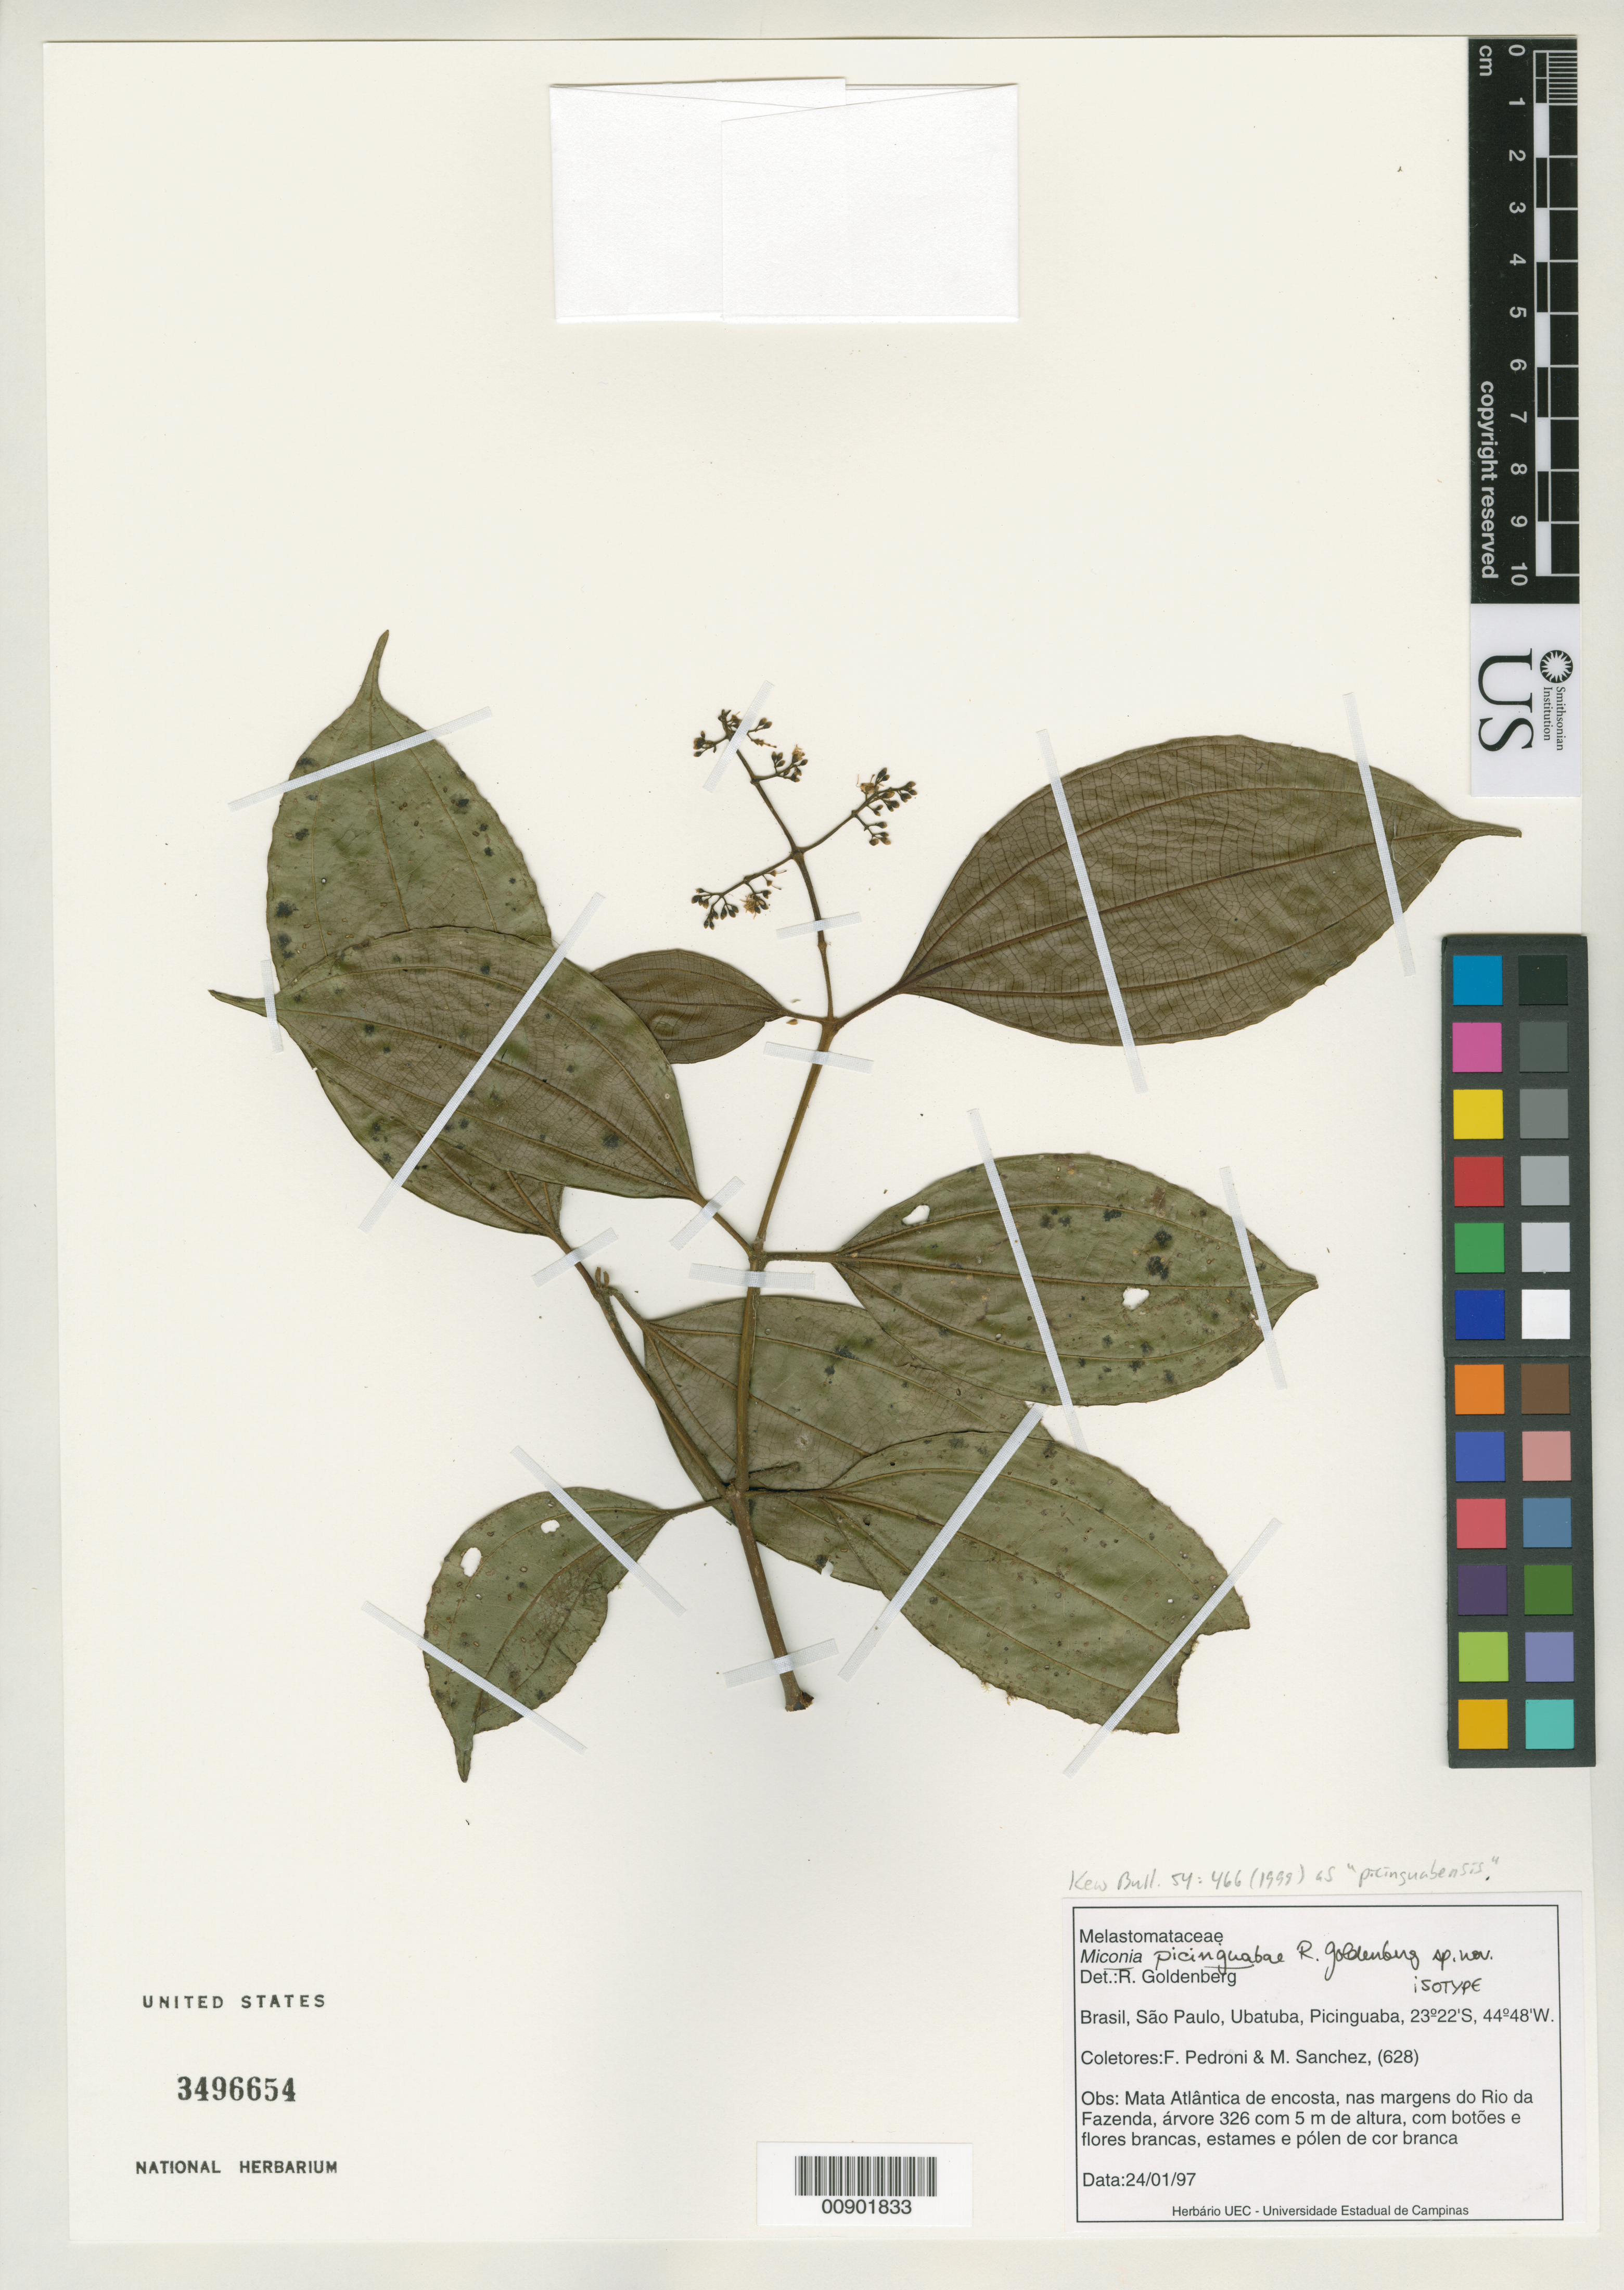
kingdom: Plantae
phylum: Tracheophyta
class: Magnoliopsida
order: Myrtales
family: Melastomataceae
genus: Miconia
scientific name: Miconia picinguabensis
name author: R. Goldenb. & A.B. Martins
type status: Isotype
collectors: F. Pedroni & M. Sanchez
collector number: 628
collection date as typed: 24 Jan 1997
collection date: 1997-01-24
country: Brazil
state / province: São Paulo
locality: São Paulo, Ubatuba, Picinguaba.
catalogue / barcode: US 3496654